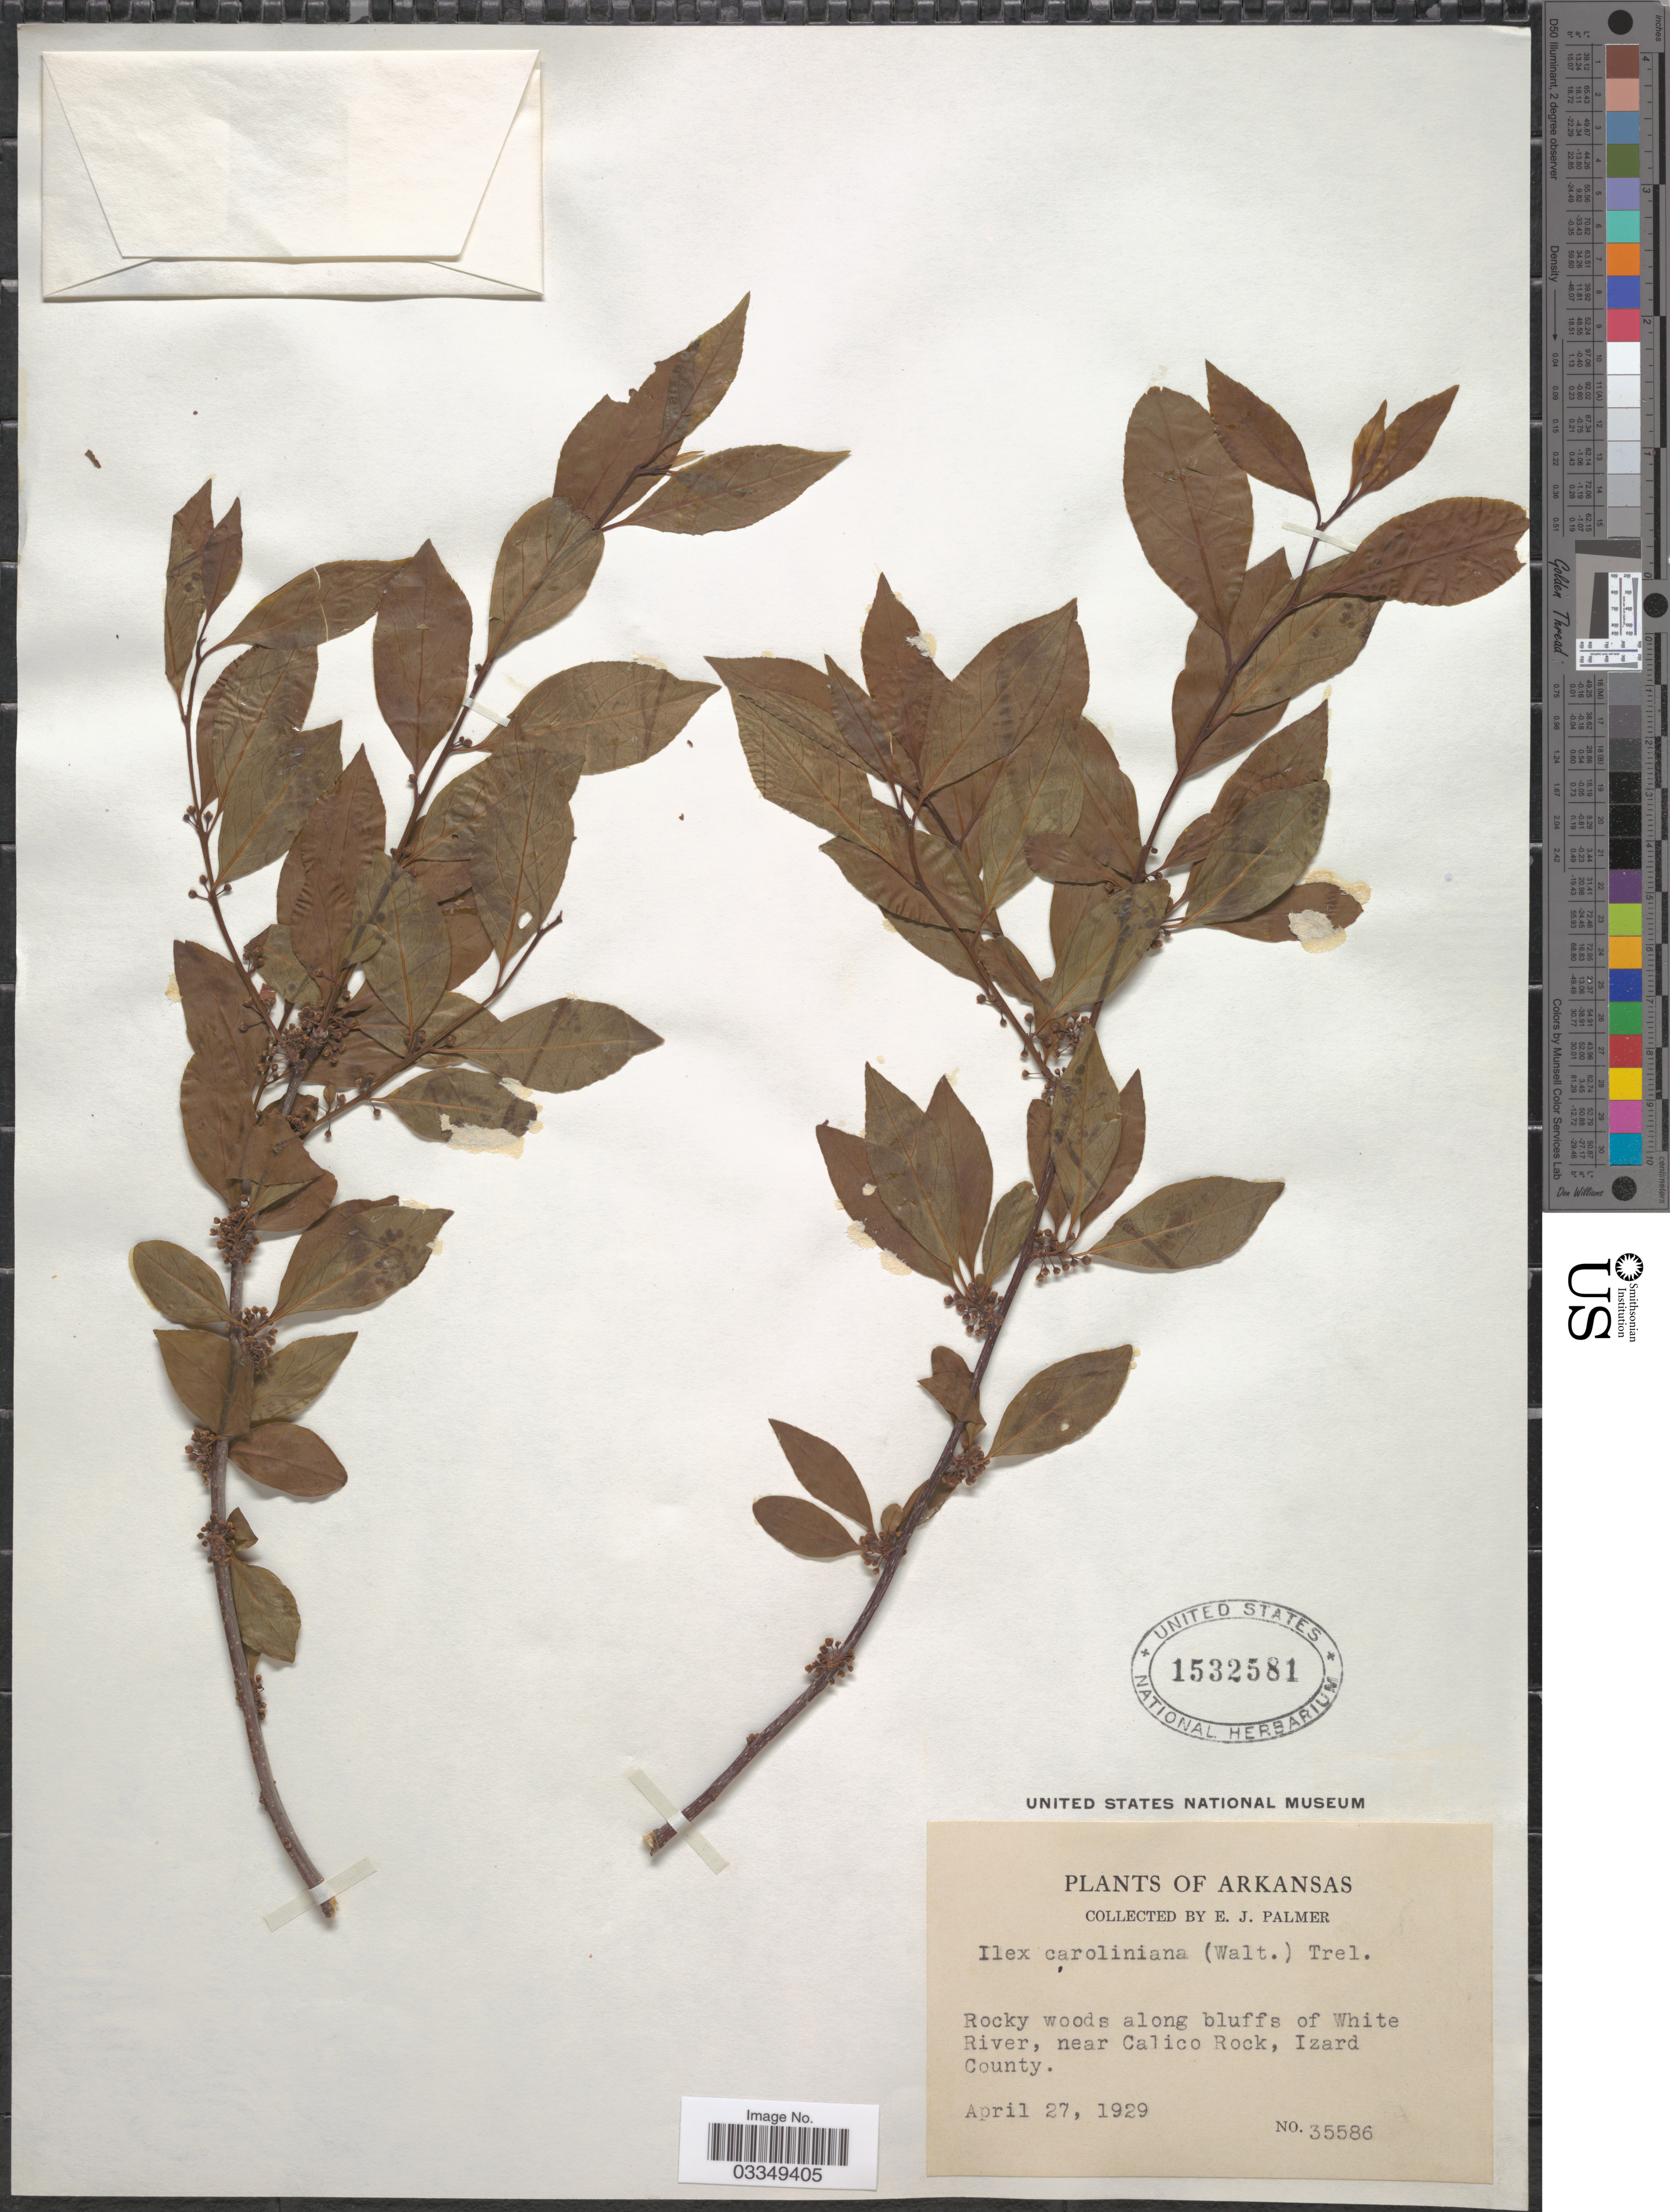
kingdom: Plantae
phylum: Tracheophyta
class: Magnoliopsida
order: Aquifoliales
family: Aquifoliaceae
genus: Ilex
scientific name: Ilex caroliniana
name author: Trel.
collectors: E. J. Palmer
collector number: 35586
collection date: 1929-04-27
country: United States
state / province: Arkansas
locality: Rocky woods along bluffs of White River, near Calico Rock, Izard County.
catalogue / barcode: US 1532581